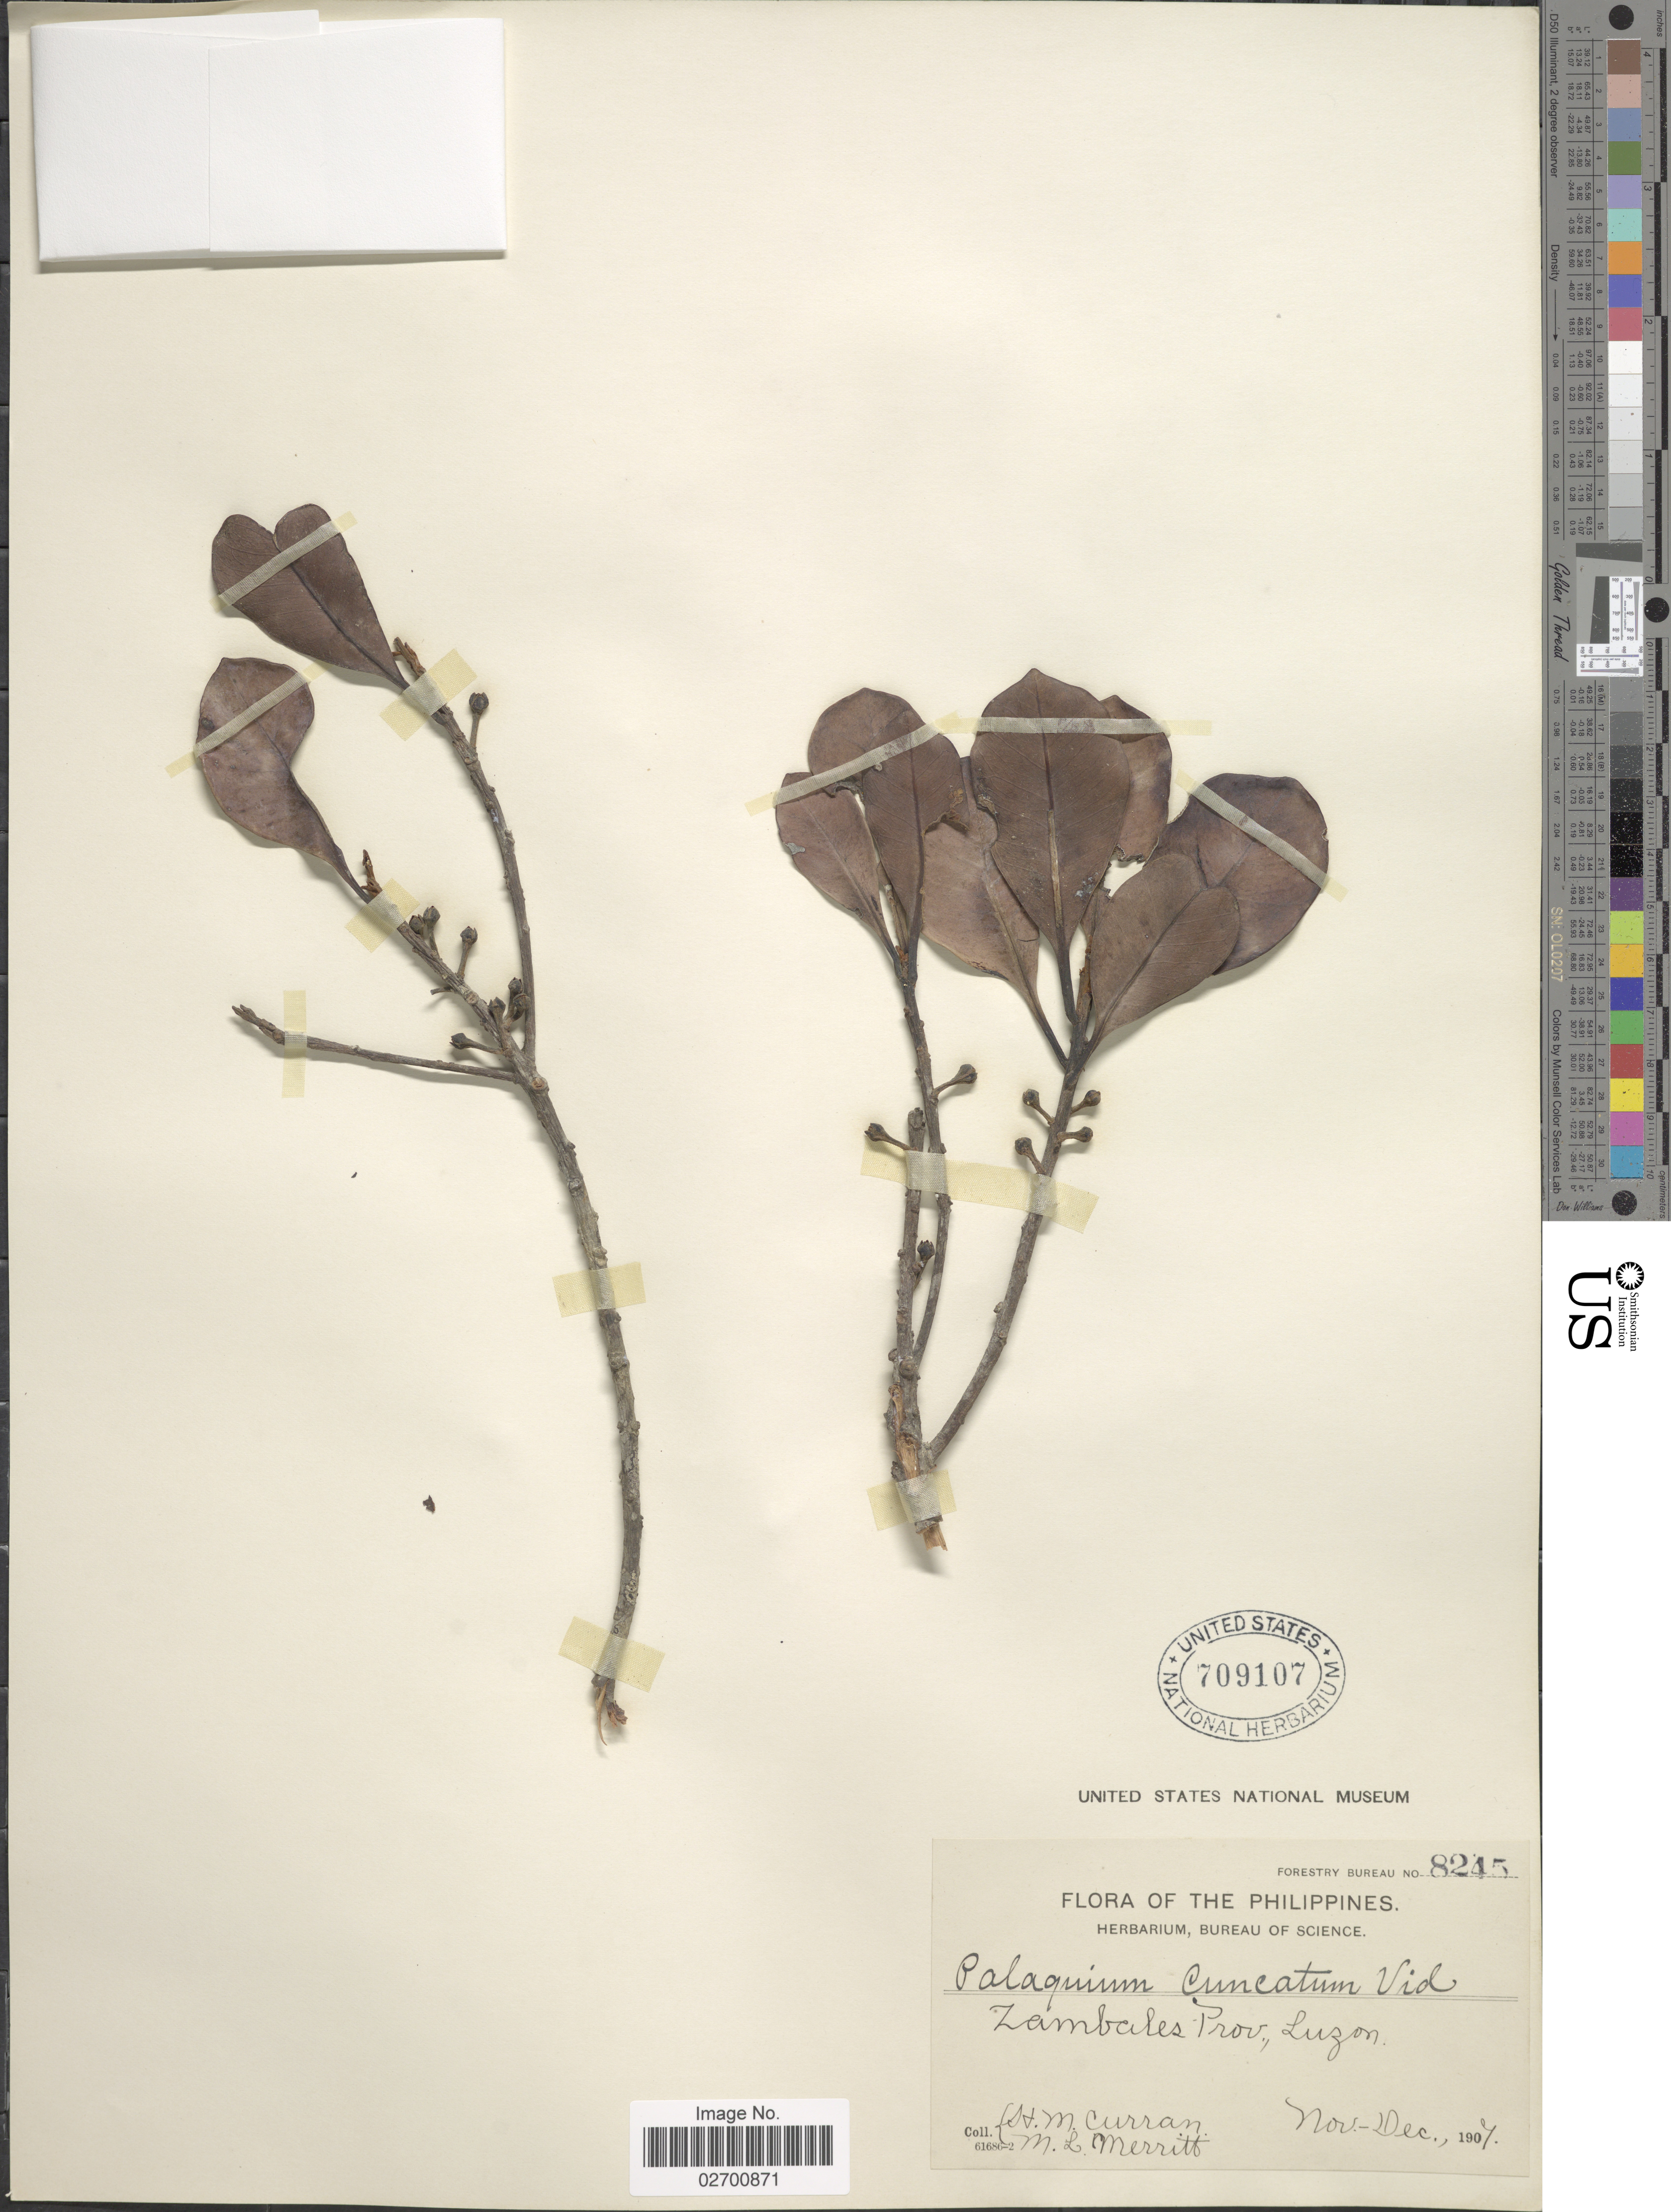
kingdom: Plantae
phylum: Tracheophyta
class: Magnoliopsida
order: Ericales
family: Sapotaceae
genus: Palaquium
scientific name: Palaquium cuneatum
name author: (Blume) Vidal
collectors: H. M. Curran & M. L. Merritt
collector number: Forestry Bureau 8245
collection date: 1907-11/1907-12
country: Philippines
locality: Zambales, Prov. Luzon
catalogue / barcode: US 709107